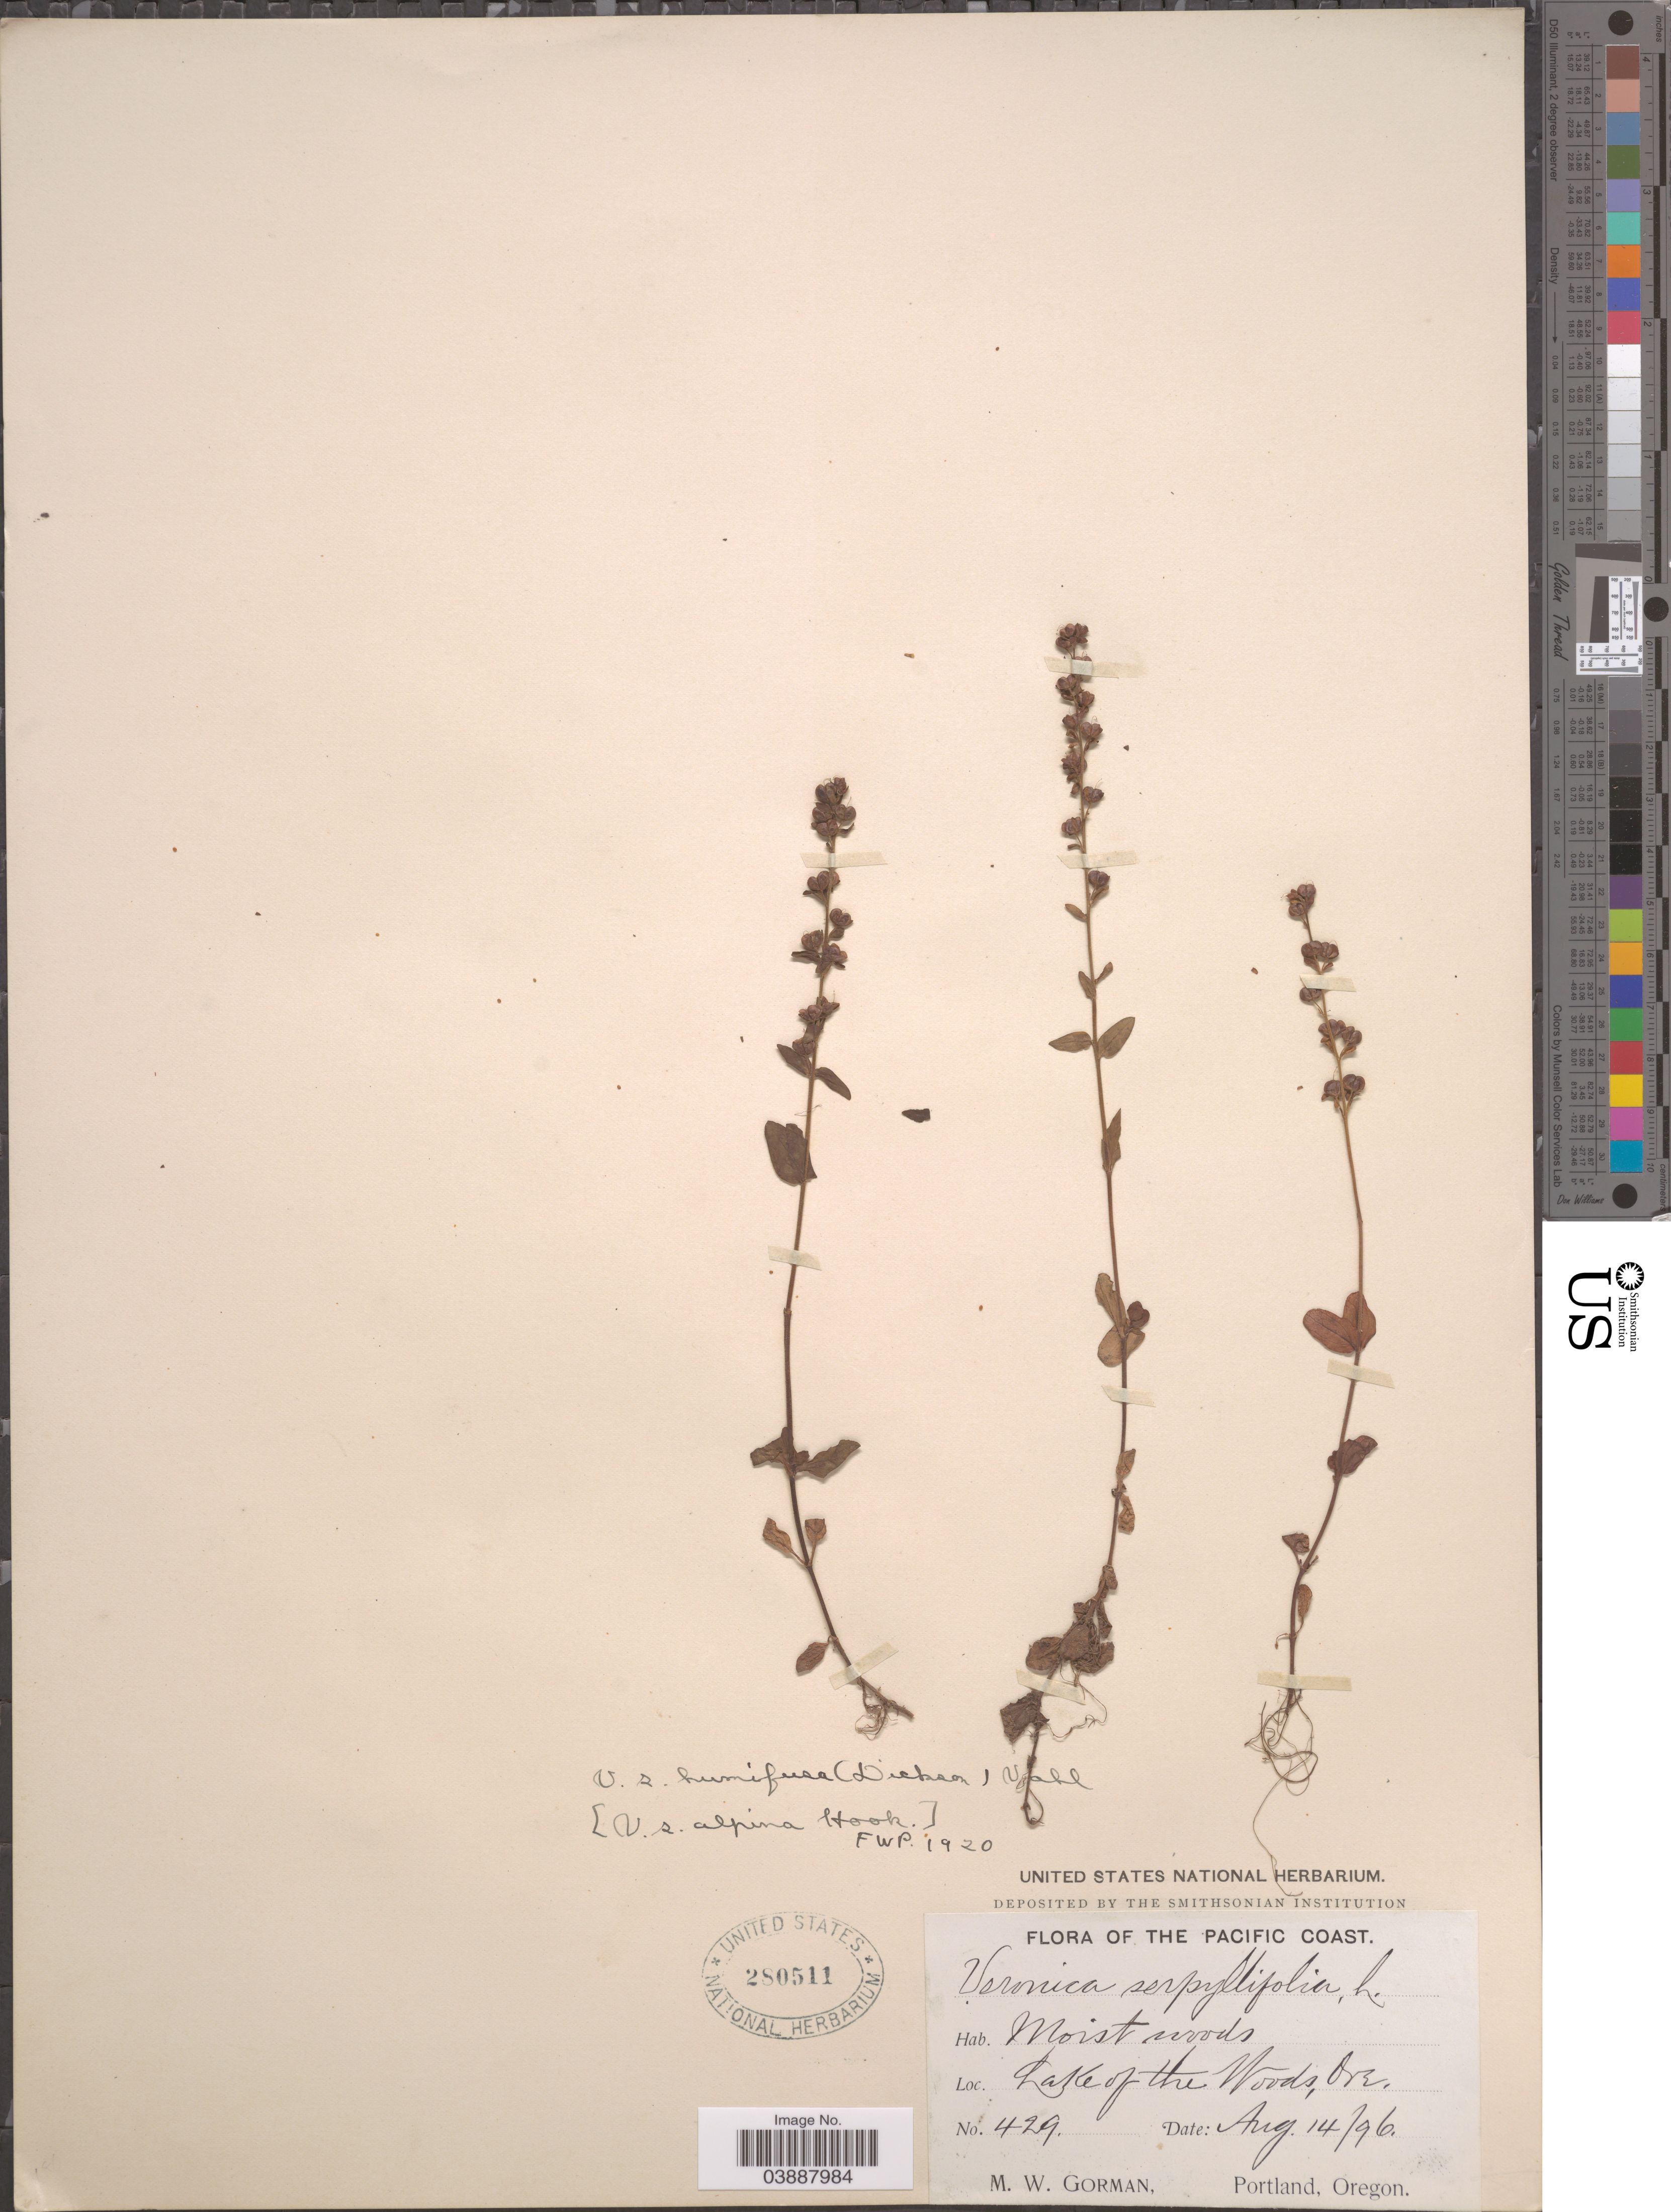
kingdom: Plantae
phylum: Tracheophyta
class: Magnoliopsida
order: Lamiales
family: Plantaginaceae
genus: Veronica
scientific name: Veronica serpyllifolia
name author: L.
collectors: M. W. Gorman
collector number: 429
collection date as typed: Transcribed d/m/y: 14/8/96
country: United States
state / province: Oregon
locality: Pacific Coast. Lake of the Woods.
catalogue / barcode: US 280511